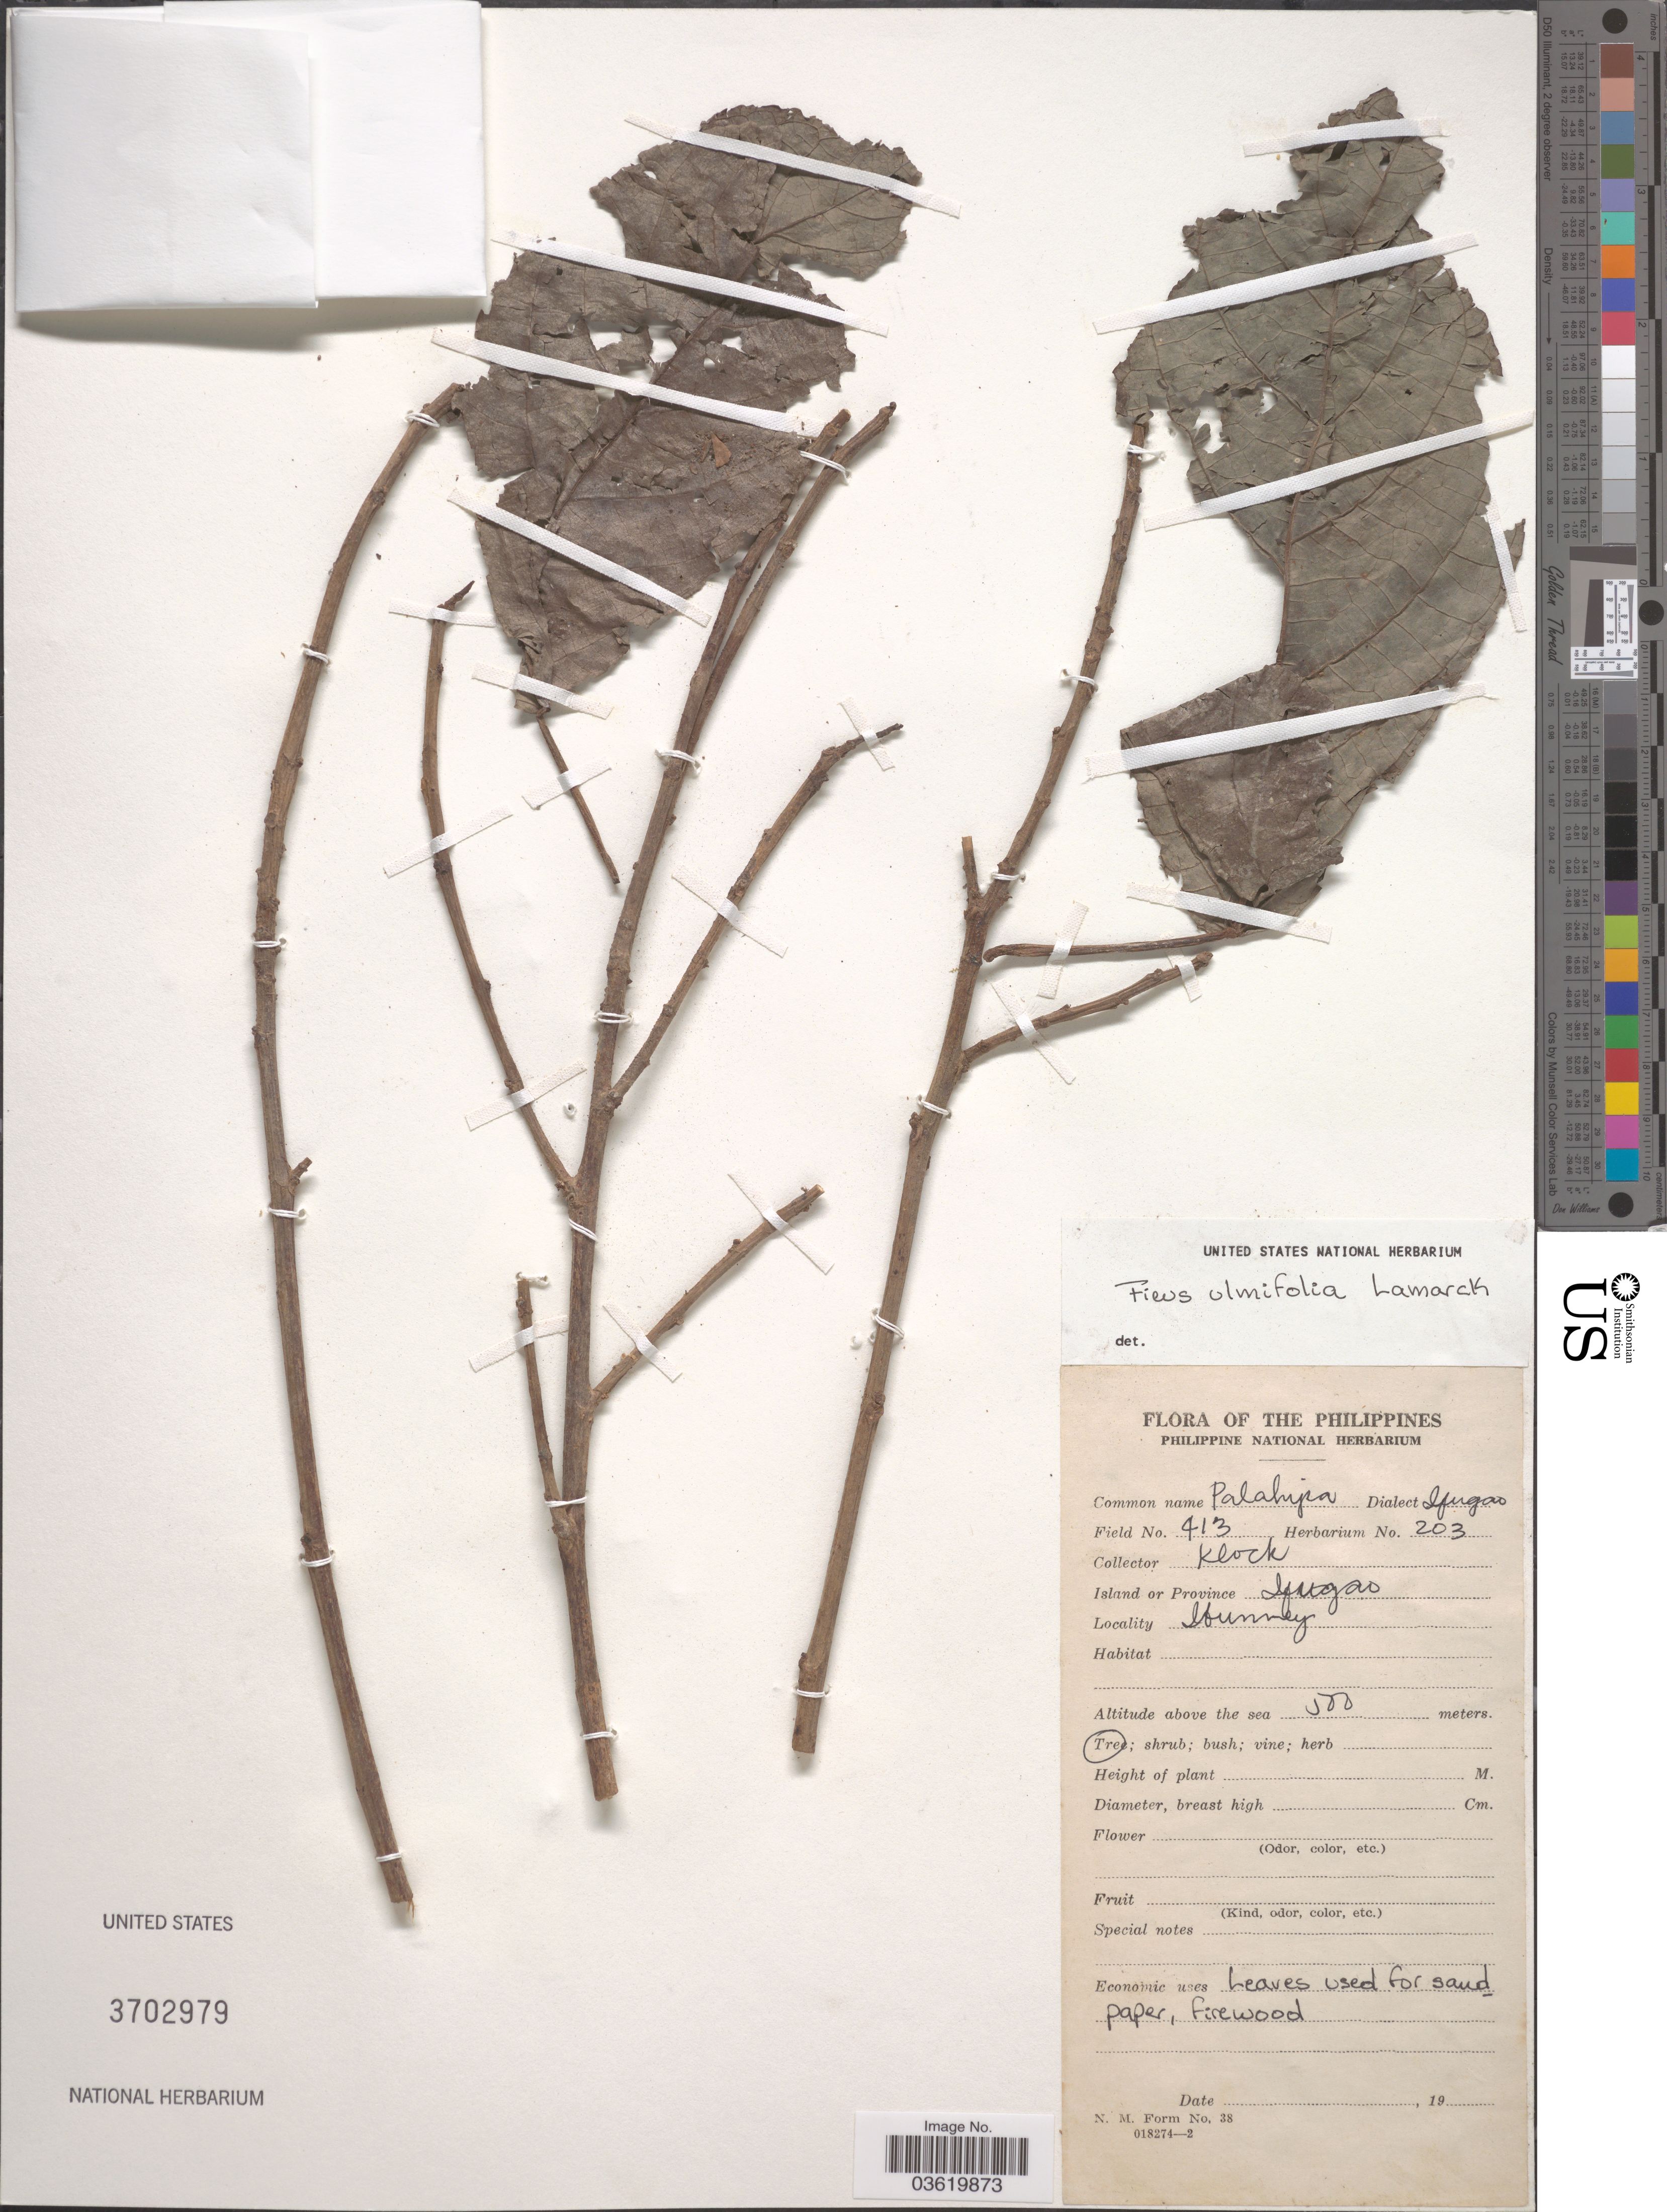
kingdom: Plantae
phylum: Tracheophyta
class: Magnoliopsida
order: Rosales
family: Moraceae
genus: Ficus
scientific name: Ficus ulmifolia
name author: Lam.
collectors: Klock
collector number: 413/203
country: Philippines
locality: Island of Province Ifugao. Ibunney.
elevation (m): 500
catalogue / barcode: US 3702979